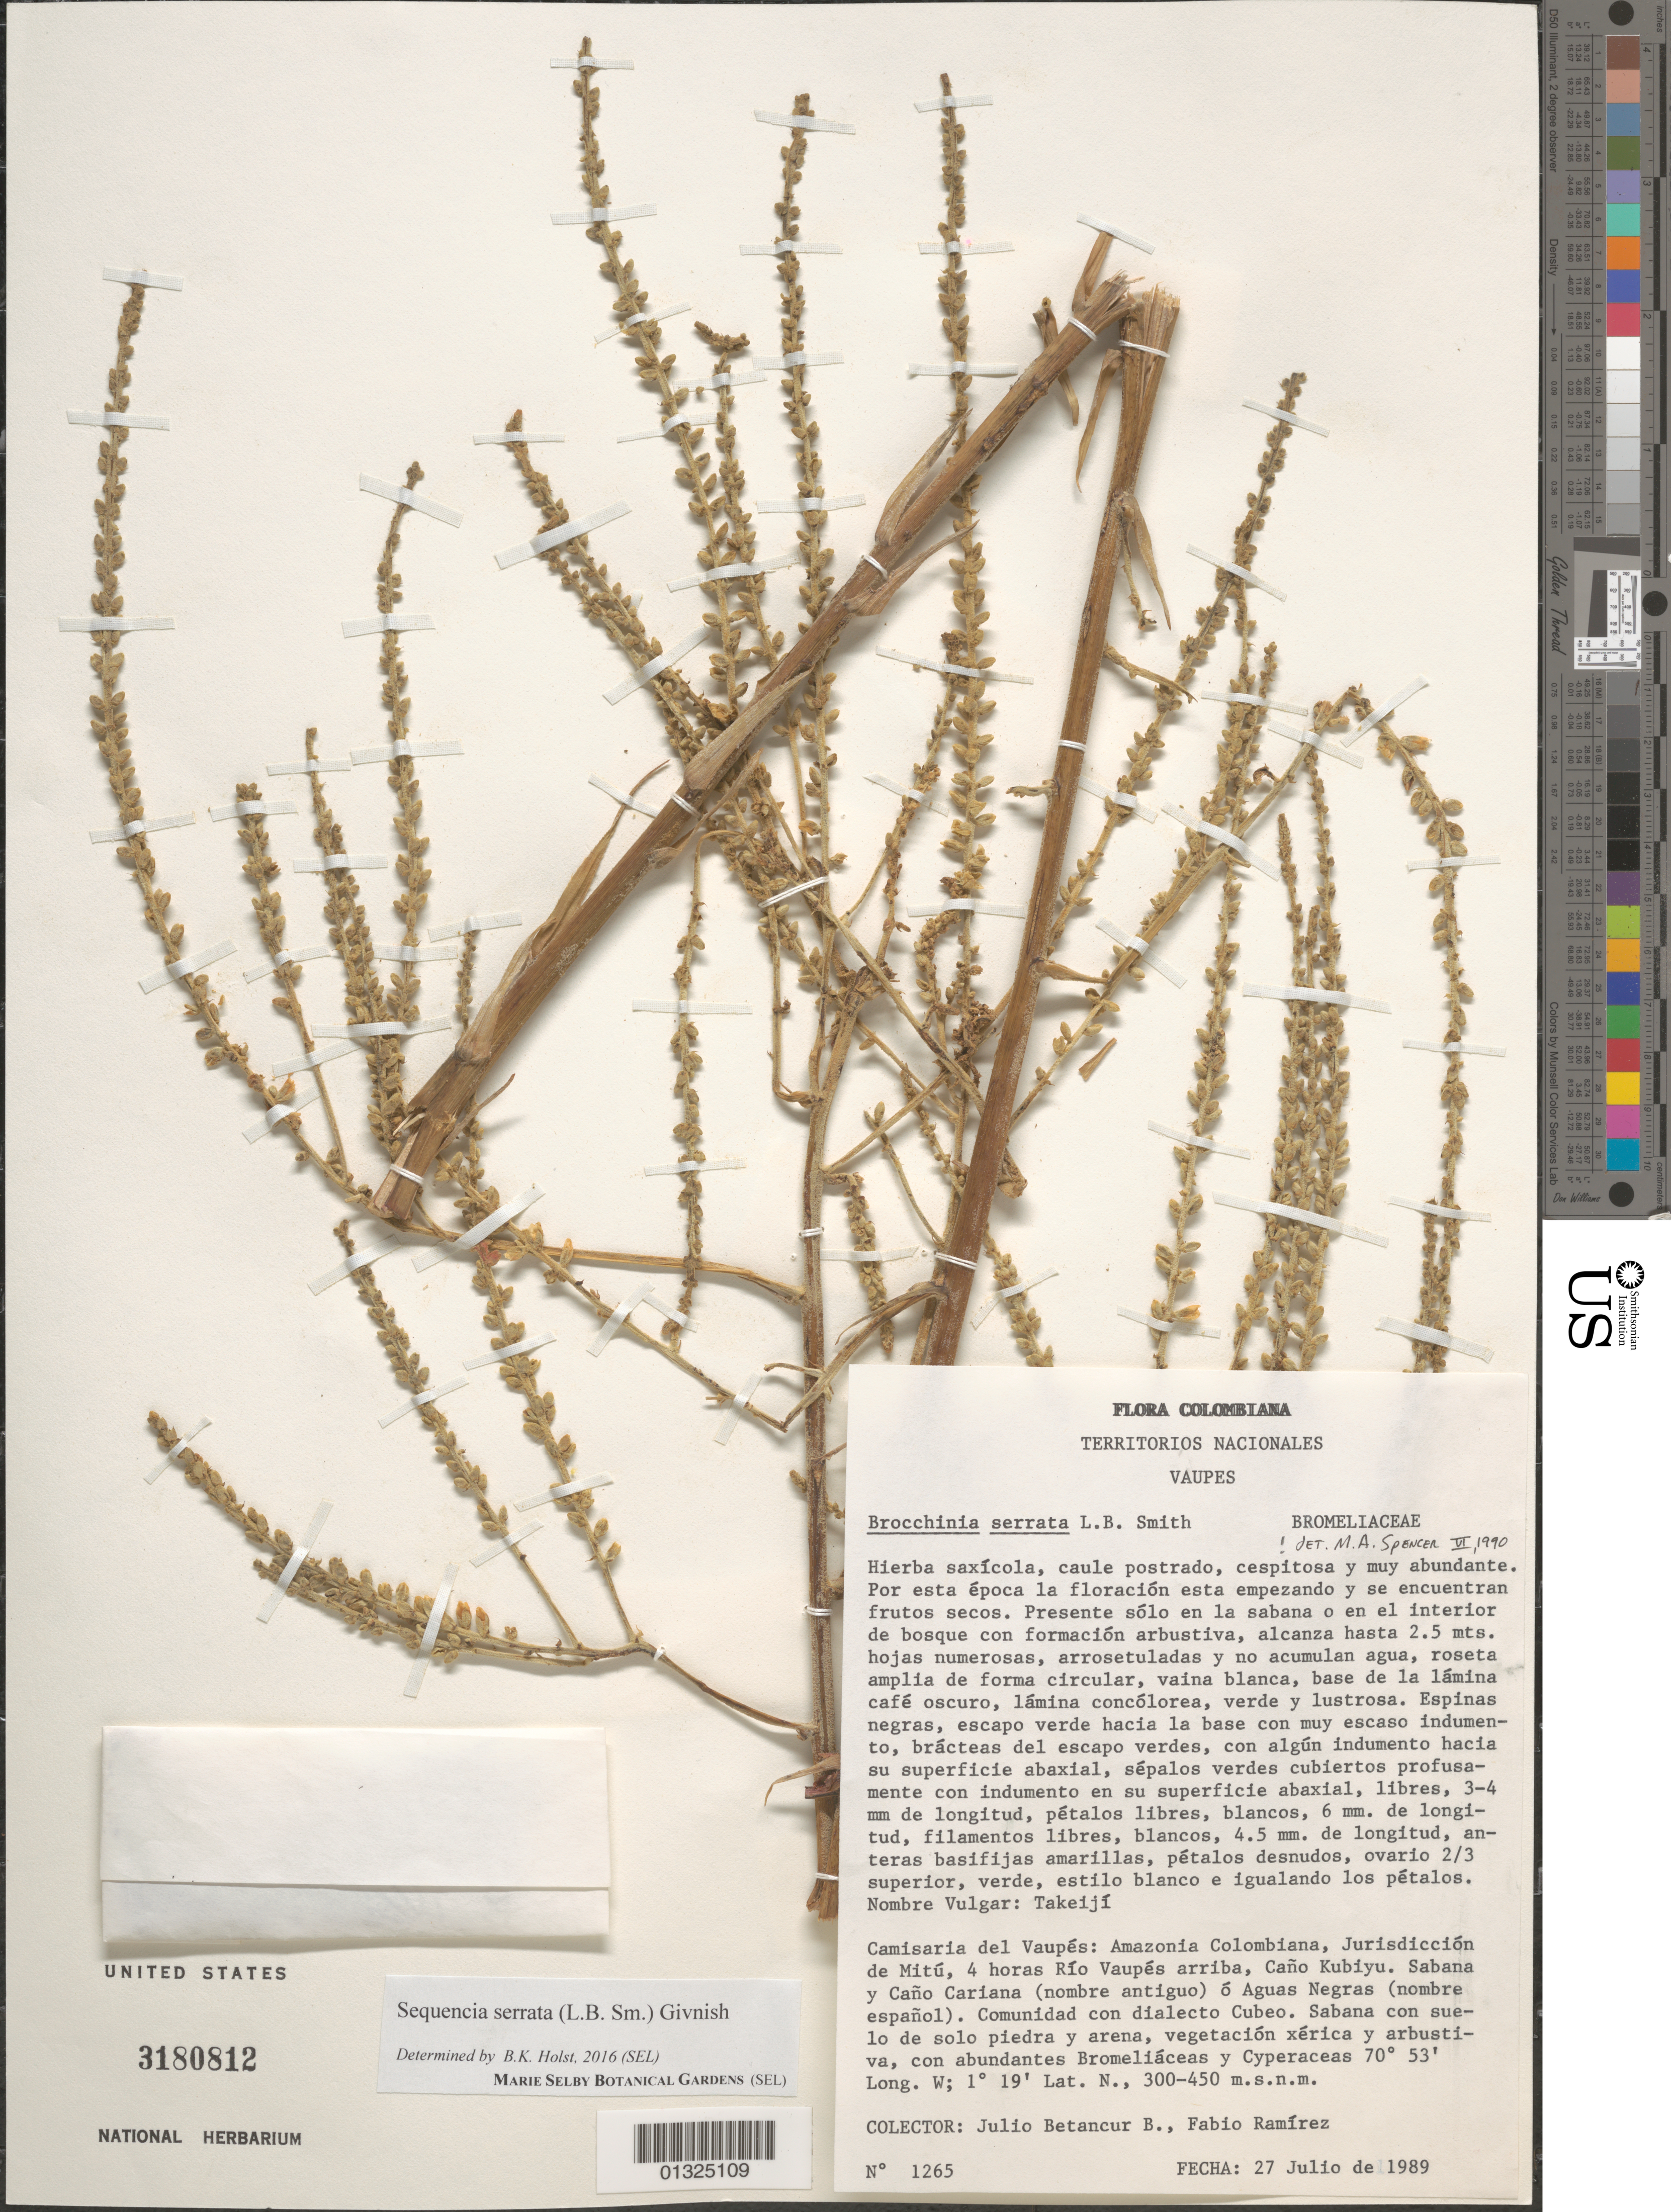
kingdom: Plantae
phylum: Tracheophyta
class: Liliopsida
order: Poales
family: Bromeliaceae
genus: Sequencia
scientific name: Sequencia serrata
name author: (L.B. Sm.) Givnish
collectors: J. Betancur & F. Ramirez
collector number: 1265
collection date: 1989-07-27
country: Colombia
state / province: Vaupés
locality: Territorios Nacionales: Comisaria del Vaupés, Amazonia Colombiana, Jurisdicción de Mitu, 4 horas río Vaupés arriba, Caño Kubiyu, Sabana y Caño Cariana (nombre antiguo) ó Aguas Negras (nombre español).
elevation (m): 300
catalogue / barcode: US 3180812